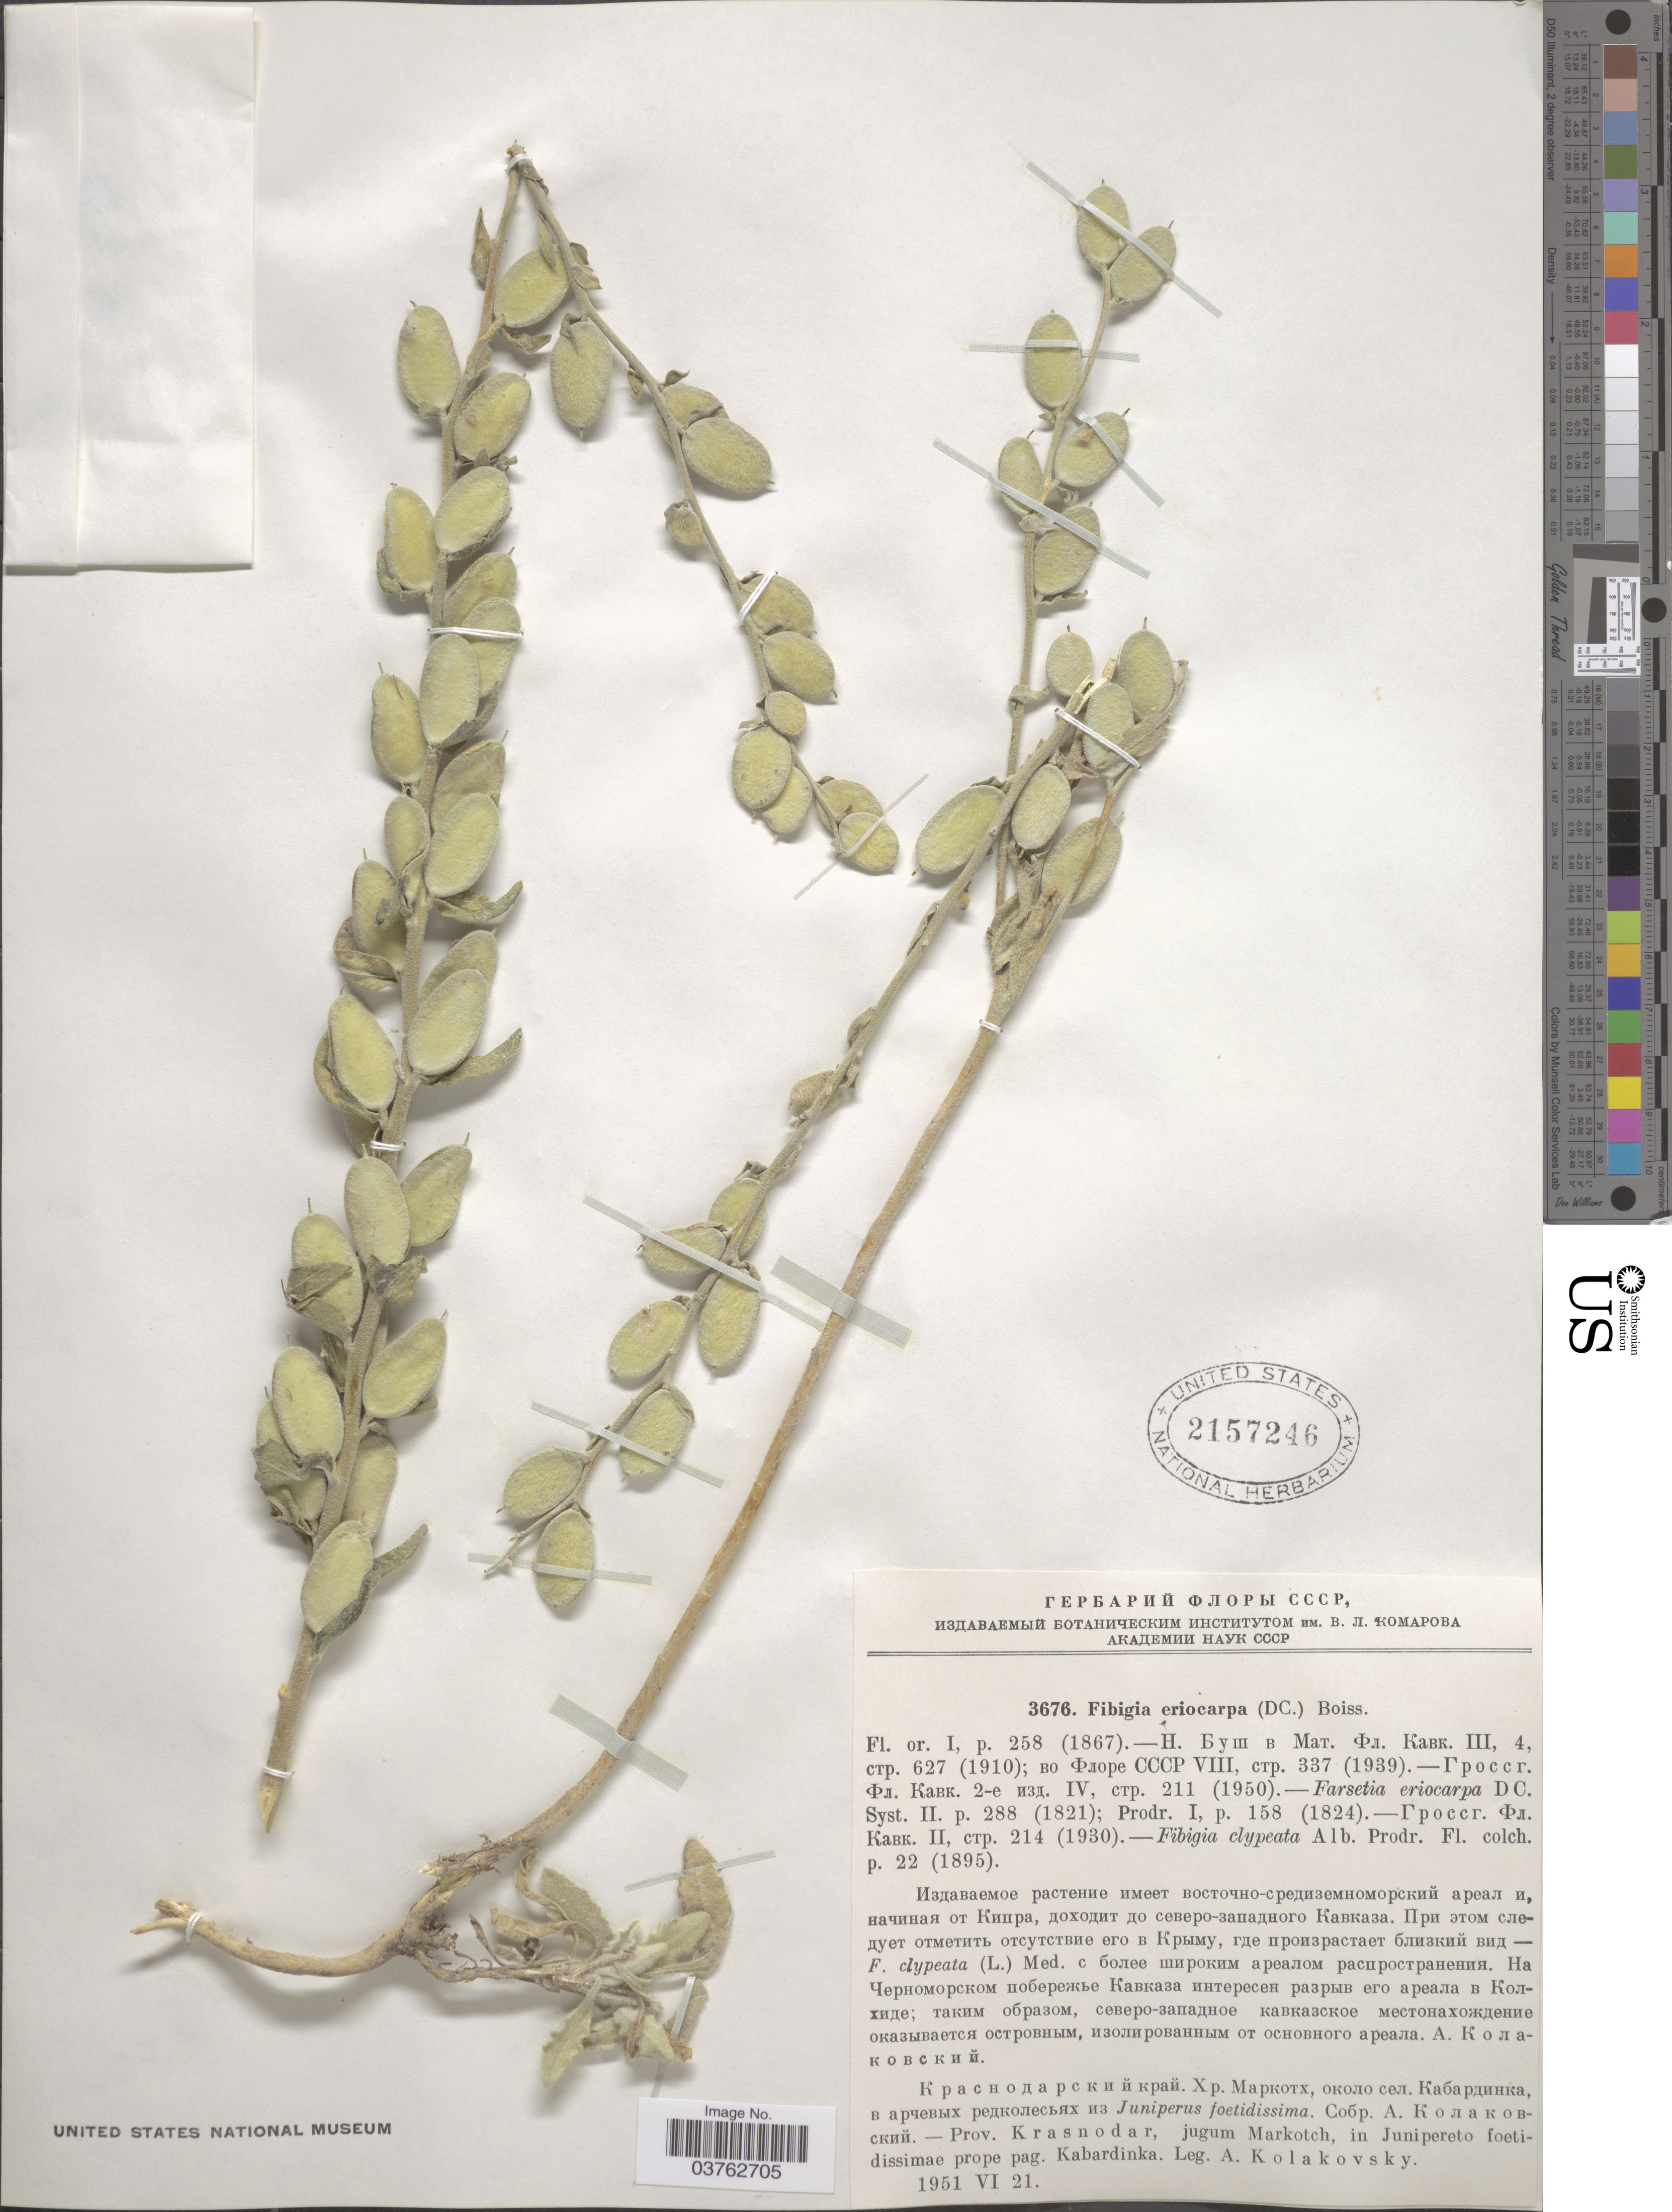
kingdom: Plantae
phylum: Tracheophyta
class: Magnoliopsida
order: Brassicales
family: Brassicaceae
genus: Fibigia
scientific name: Fibigia eriocarpa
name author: (DC.) Boiss.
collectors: A. Kolakovsky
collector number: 3676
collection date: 1951-06-21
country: Russian Federation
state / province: Krasnodar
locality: Jugum Markotch, in Junipereto foetidissimae prope pag. Kabardinka.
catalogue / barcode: US 2157246